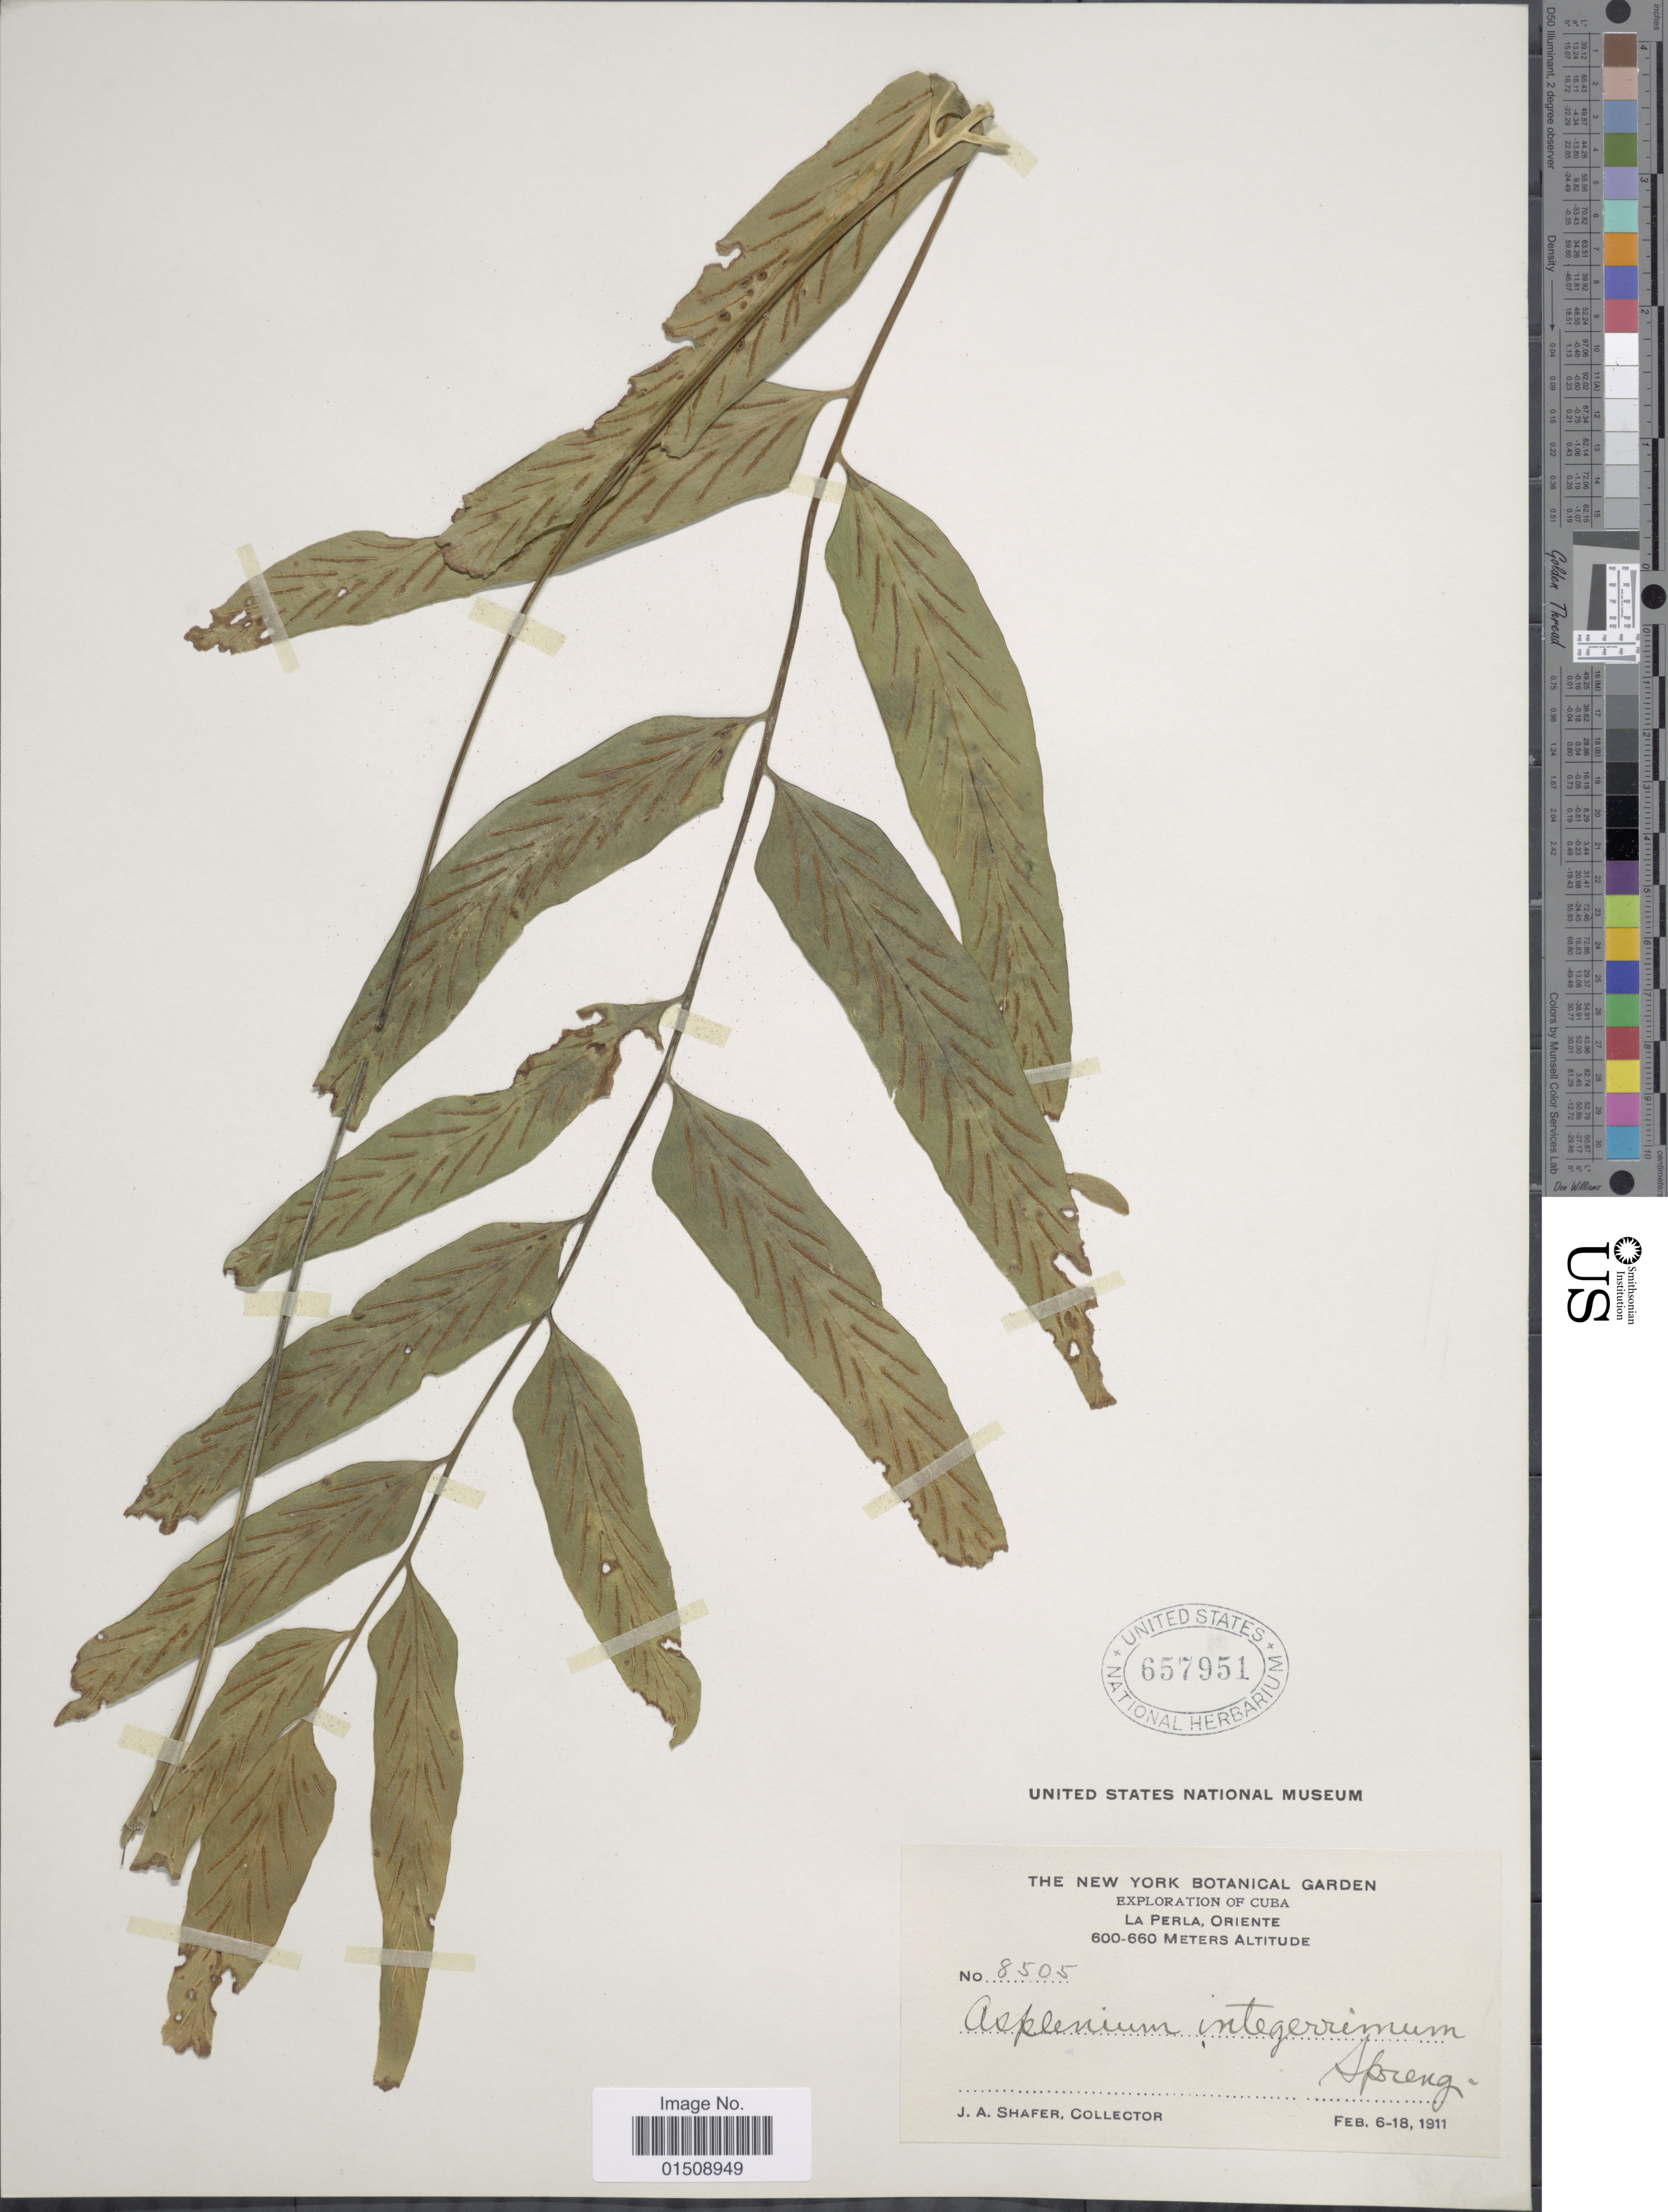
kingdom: Plantae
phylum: Tracheophyta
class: Polypodiopsida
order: Polypodiales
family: Aspleniaceae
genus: Asplenium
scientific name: Asplenium juglandifolium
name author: Lam.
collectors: J. A. Shafer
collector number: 8505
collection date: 1911-02-06/1911-02-18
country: Cuba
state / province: Oriente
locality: La Perla, Oriente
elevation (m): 600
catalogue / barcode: US 657951